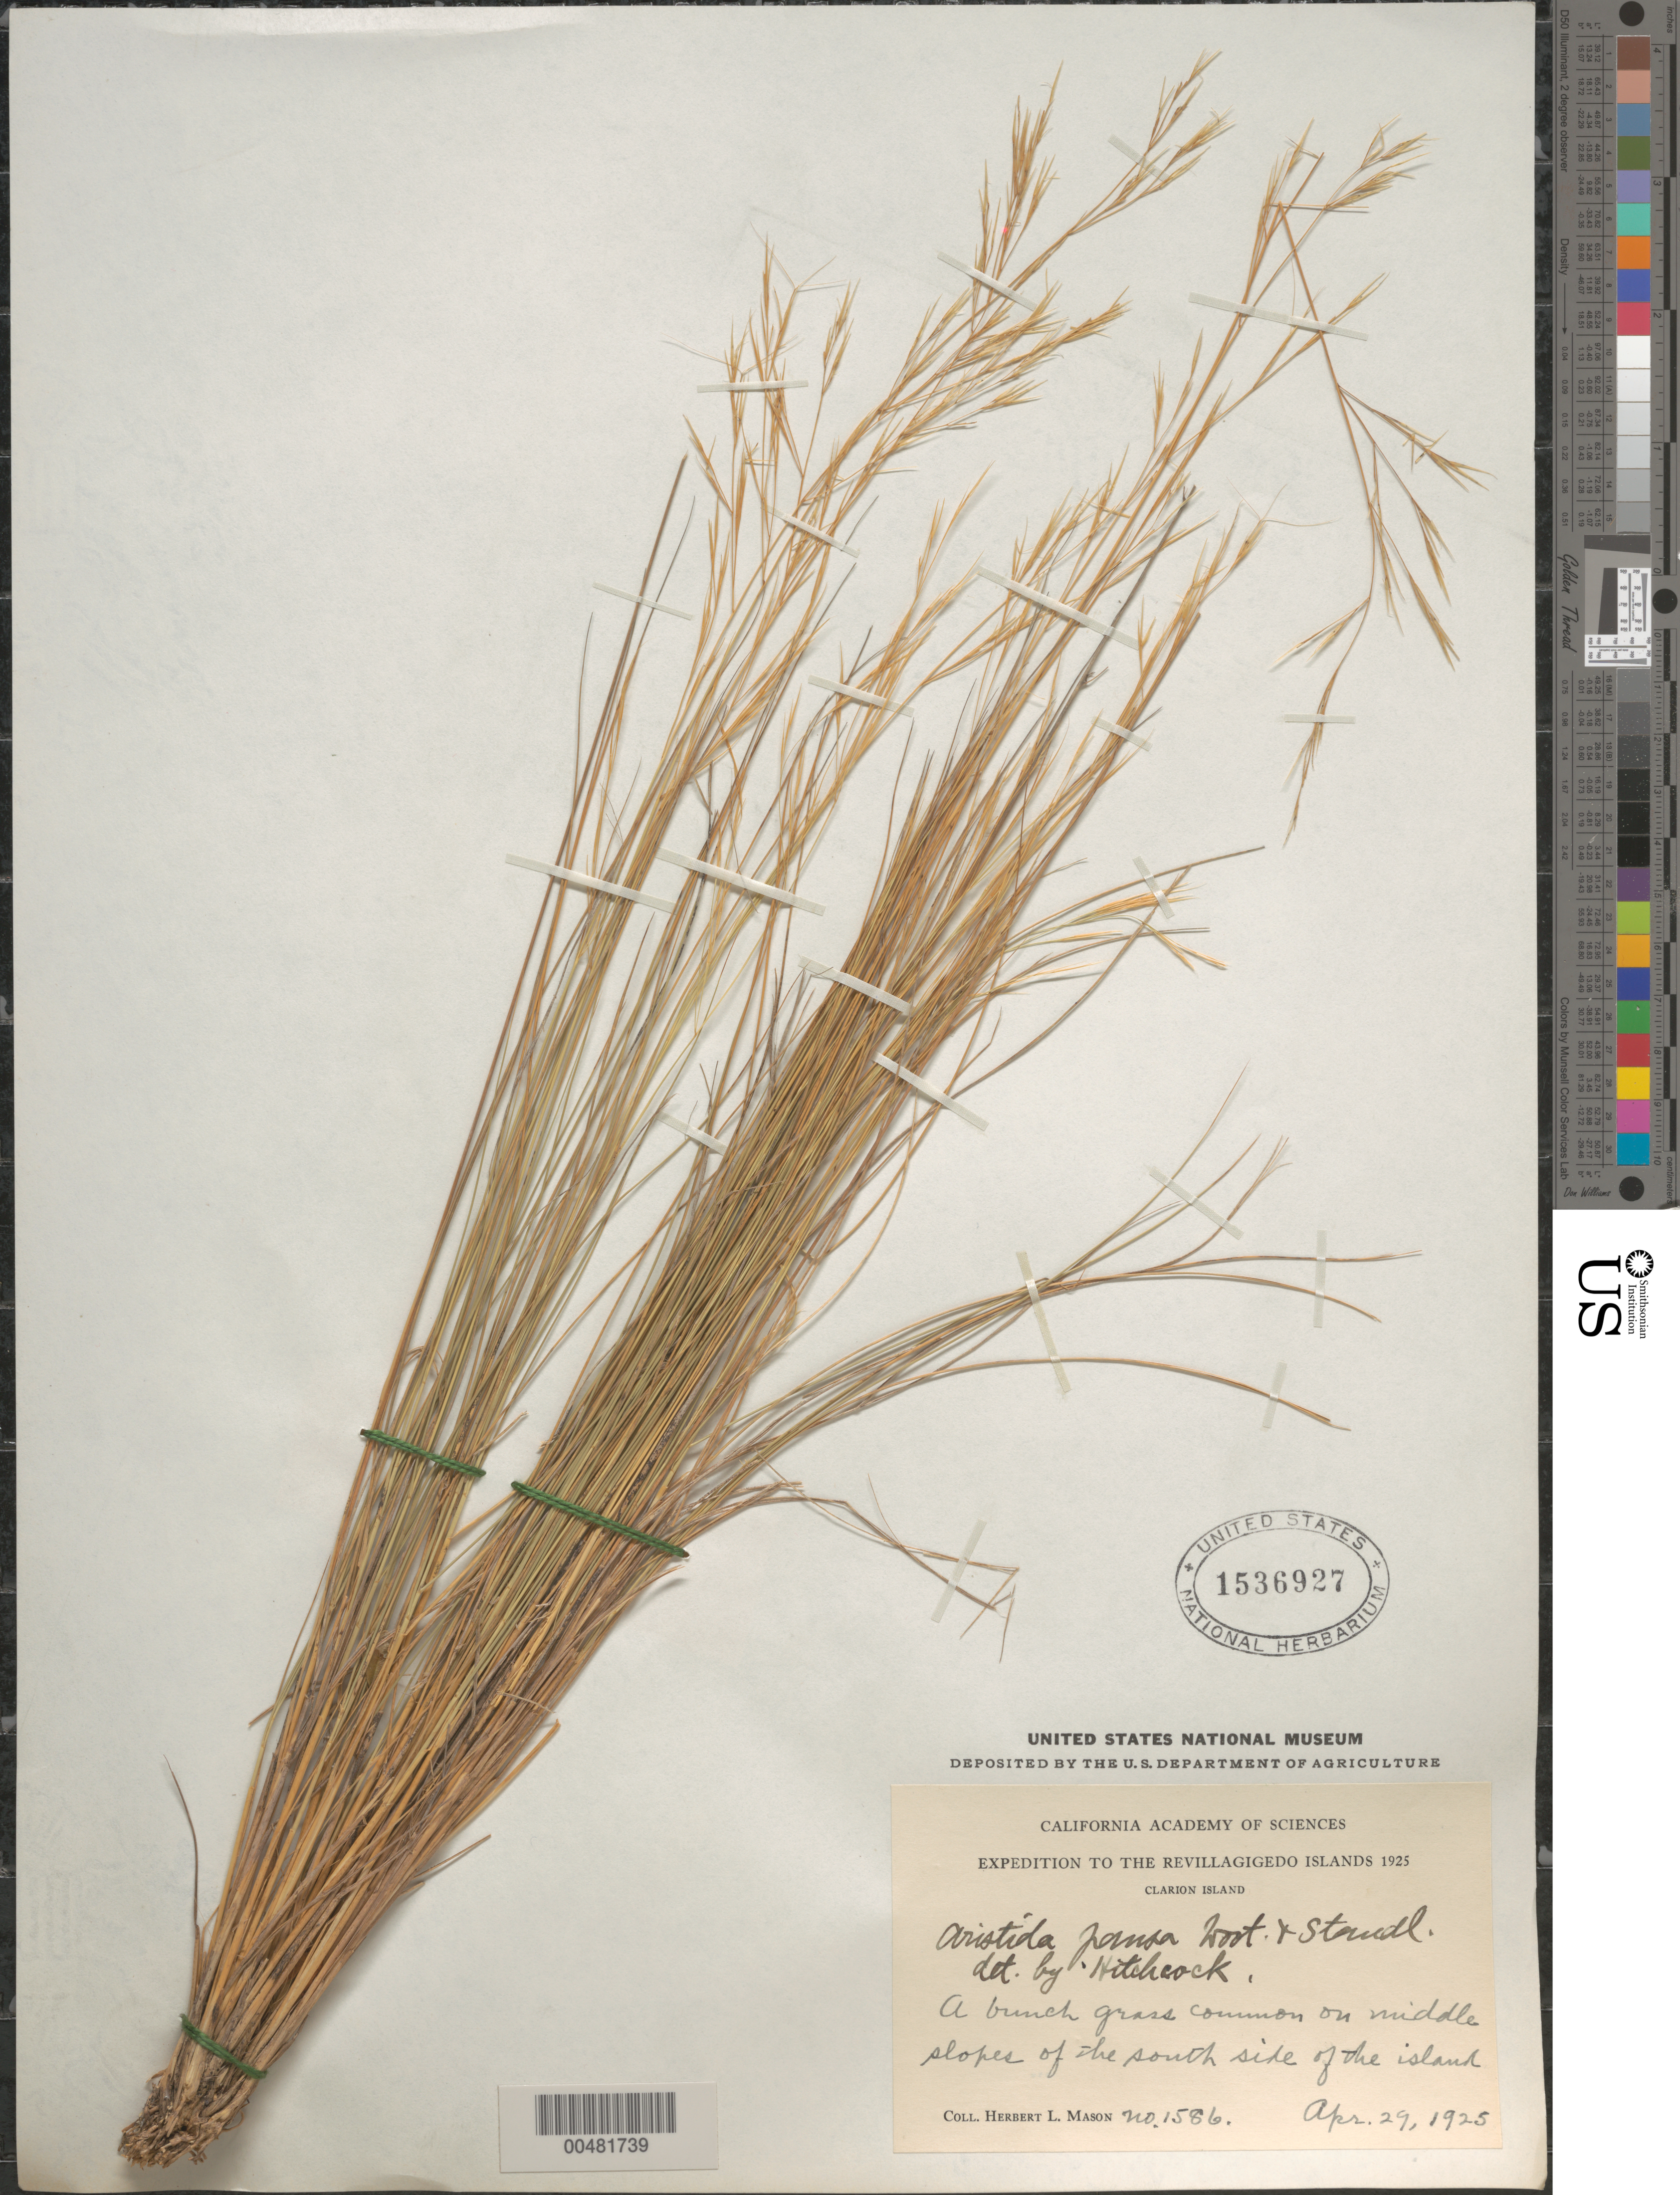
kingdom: Plantae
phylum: Tracheophyta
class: Liliopsida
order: Poales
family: Poaceae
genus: Aristida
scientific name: Aristida pansa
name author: Wooton & Standl.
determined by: Hitchcock, Albert S.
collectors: H. L. Mason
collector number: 1586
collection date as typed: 29 Apr 1925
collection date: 1925-04-29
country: Mexico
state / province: Colima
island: Clarion Island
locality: Middle slopes on S side of island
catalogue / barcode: US 1536927